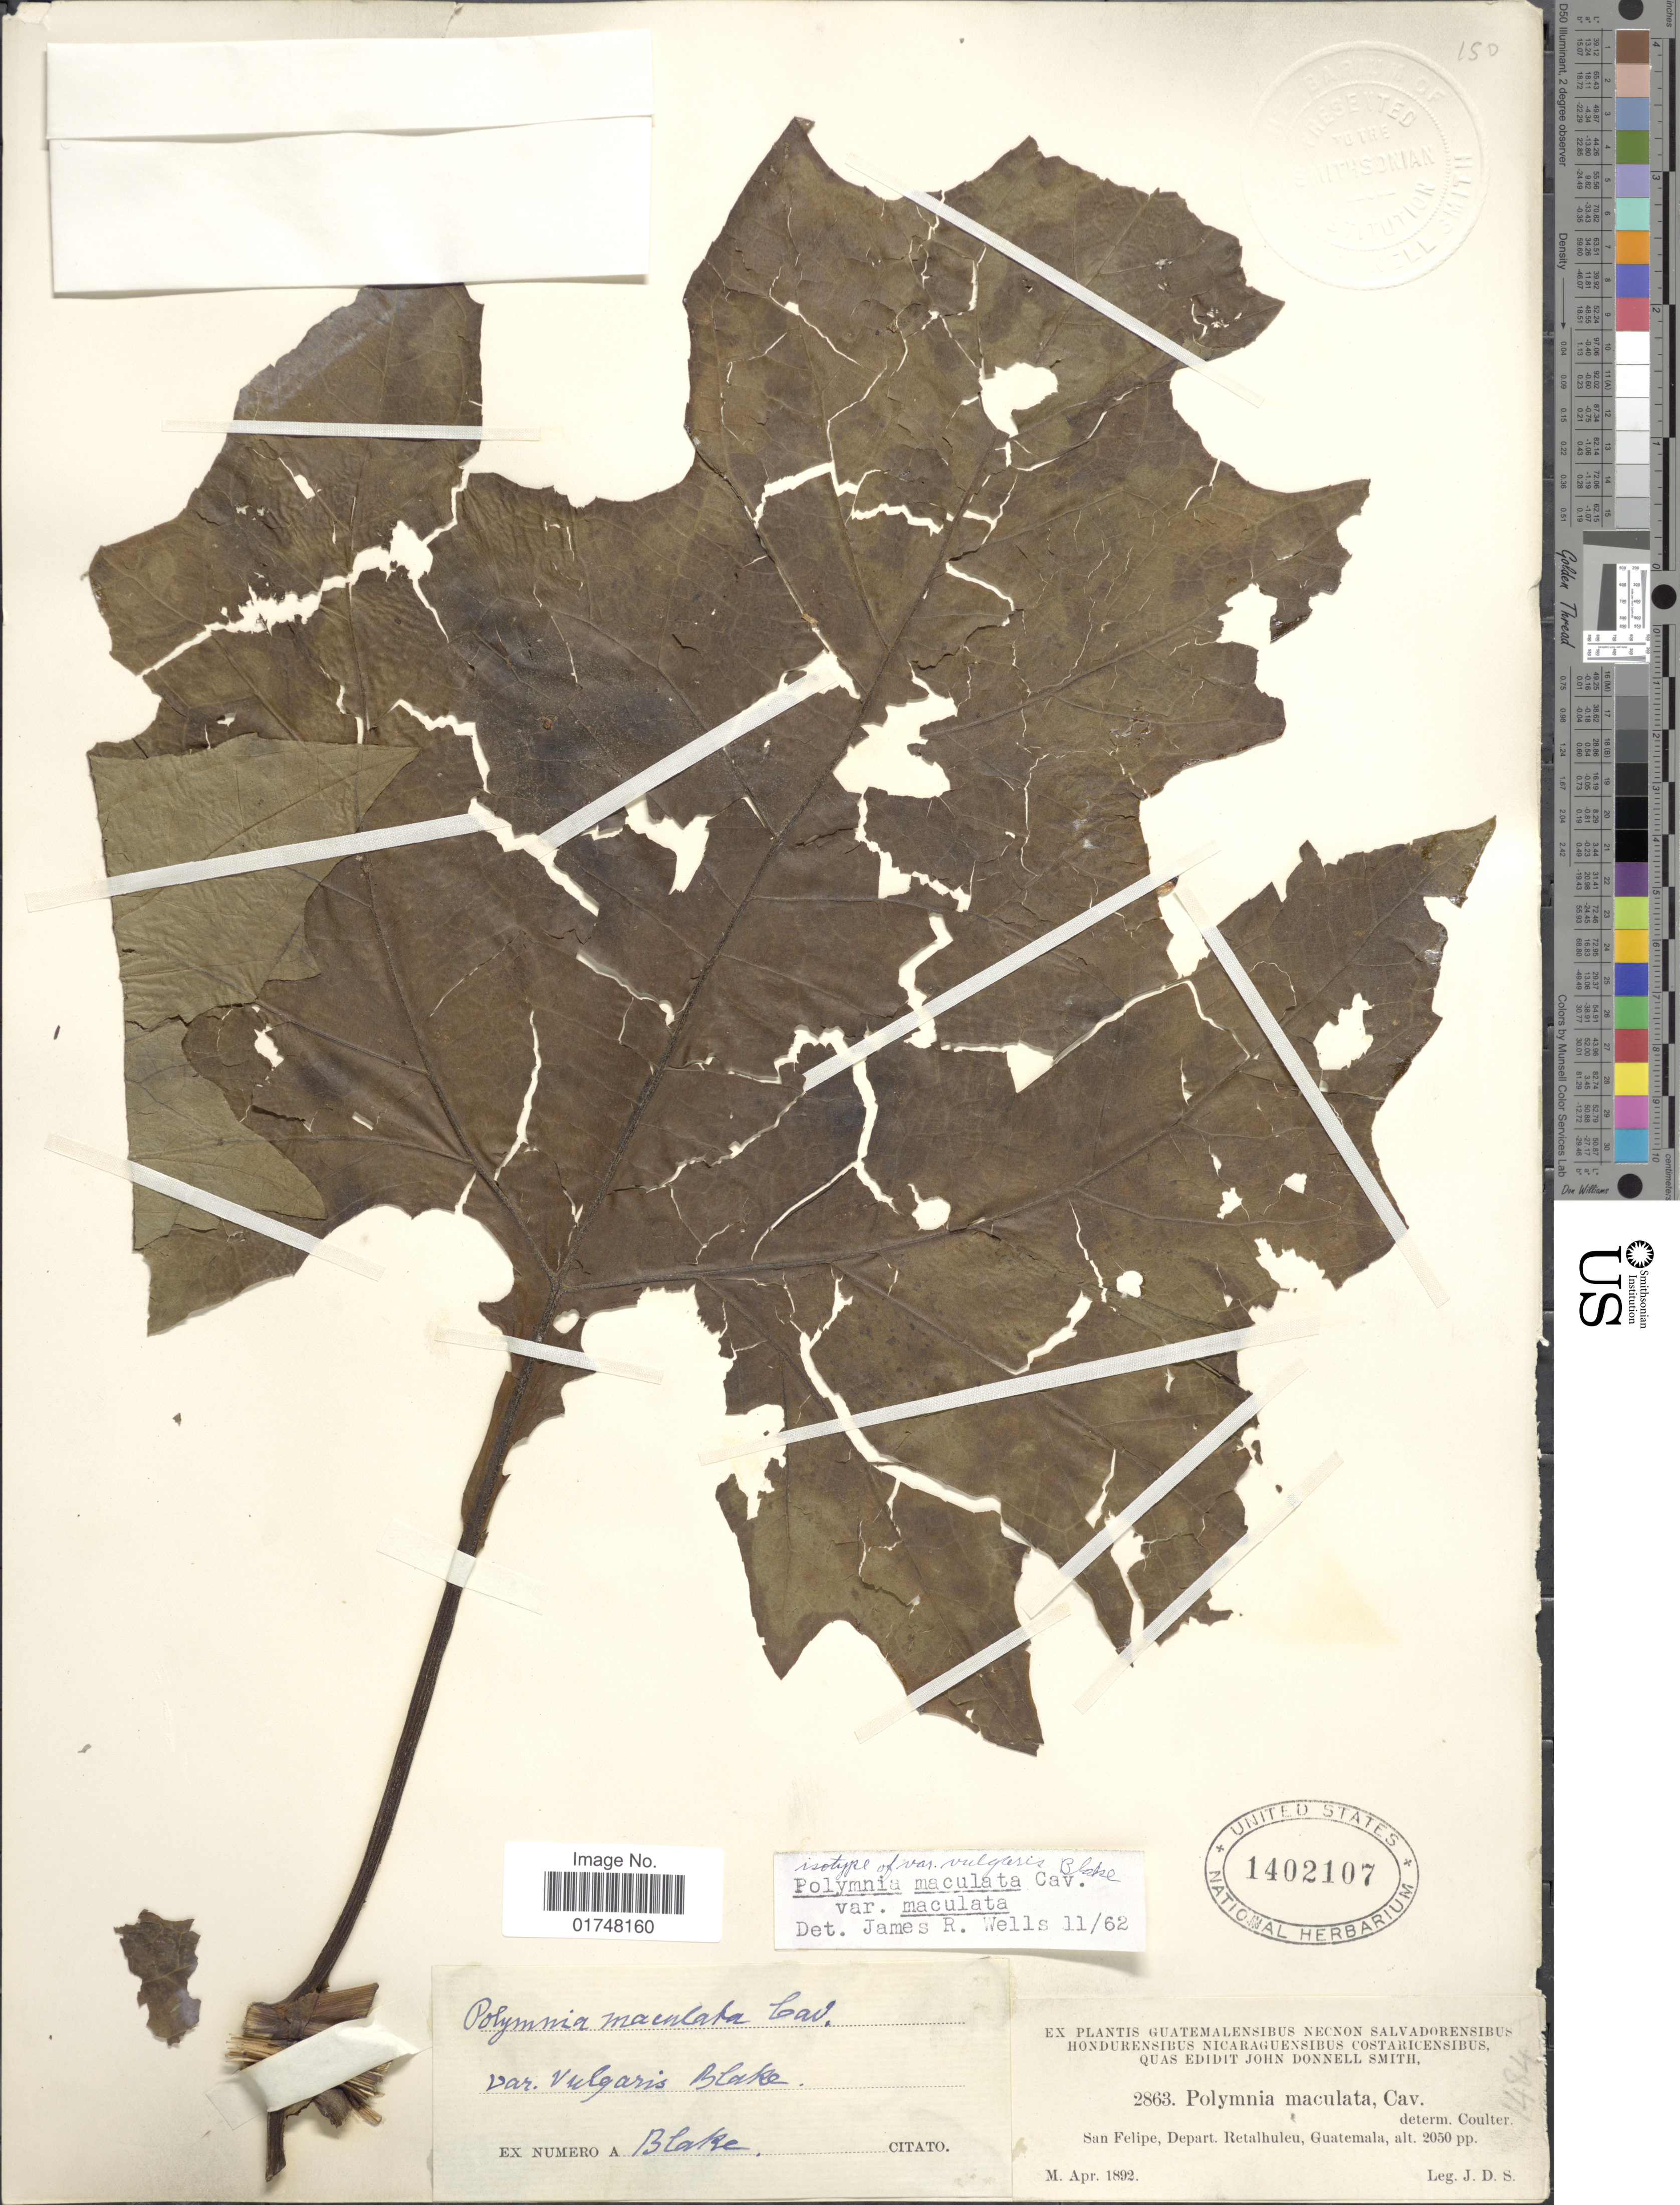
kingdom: Plantae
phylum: Tracheophyta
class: Magnoliopsida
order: Asterales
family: Asteraceae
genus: Smallanthus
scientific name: Smallanthus maculatus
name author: (Cav.) H. Rob.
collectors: J. Donnell Smith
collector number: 2863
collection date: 1892-04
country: Guatemala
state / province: Retalhuleu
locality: San Felipe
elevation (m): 625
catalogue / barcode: US 1402107